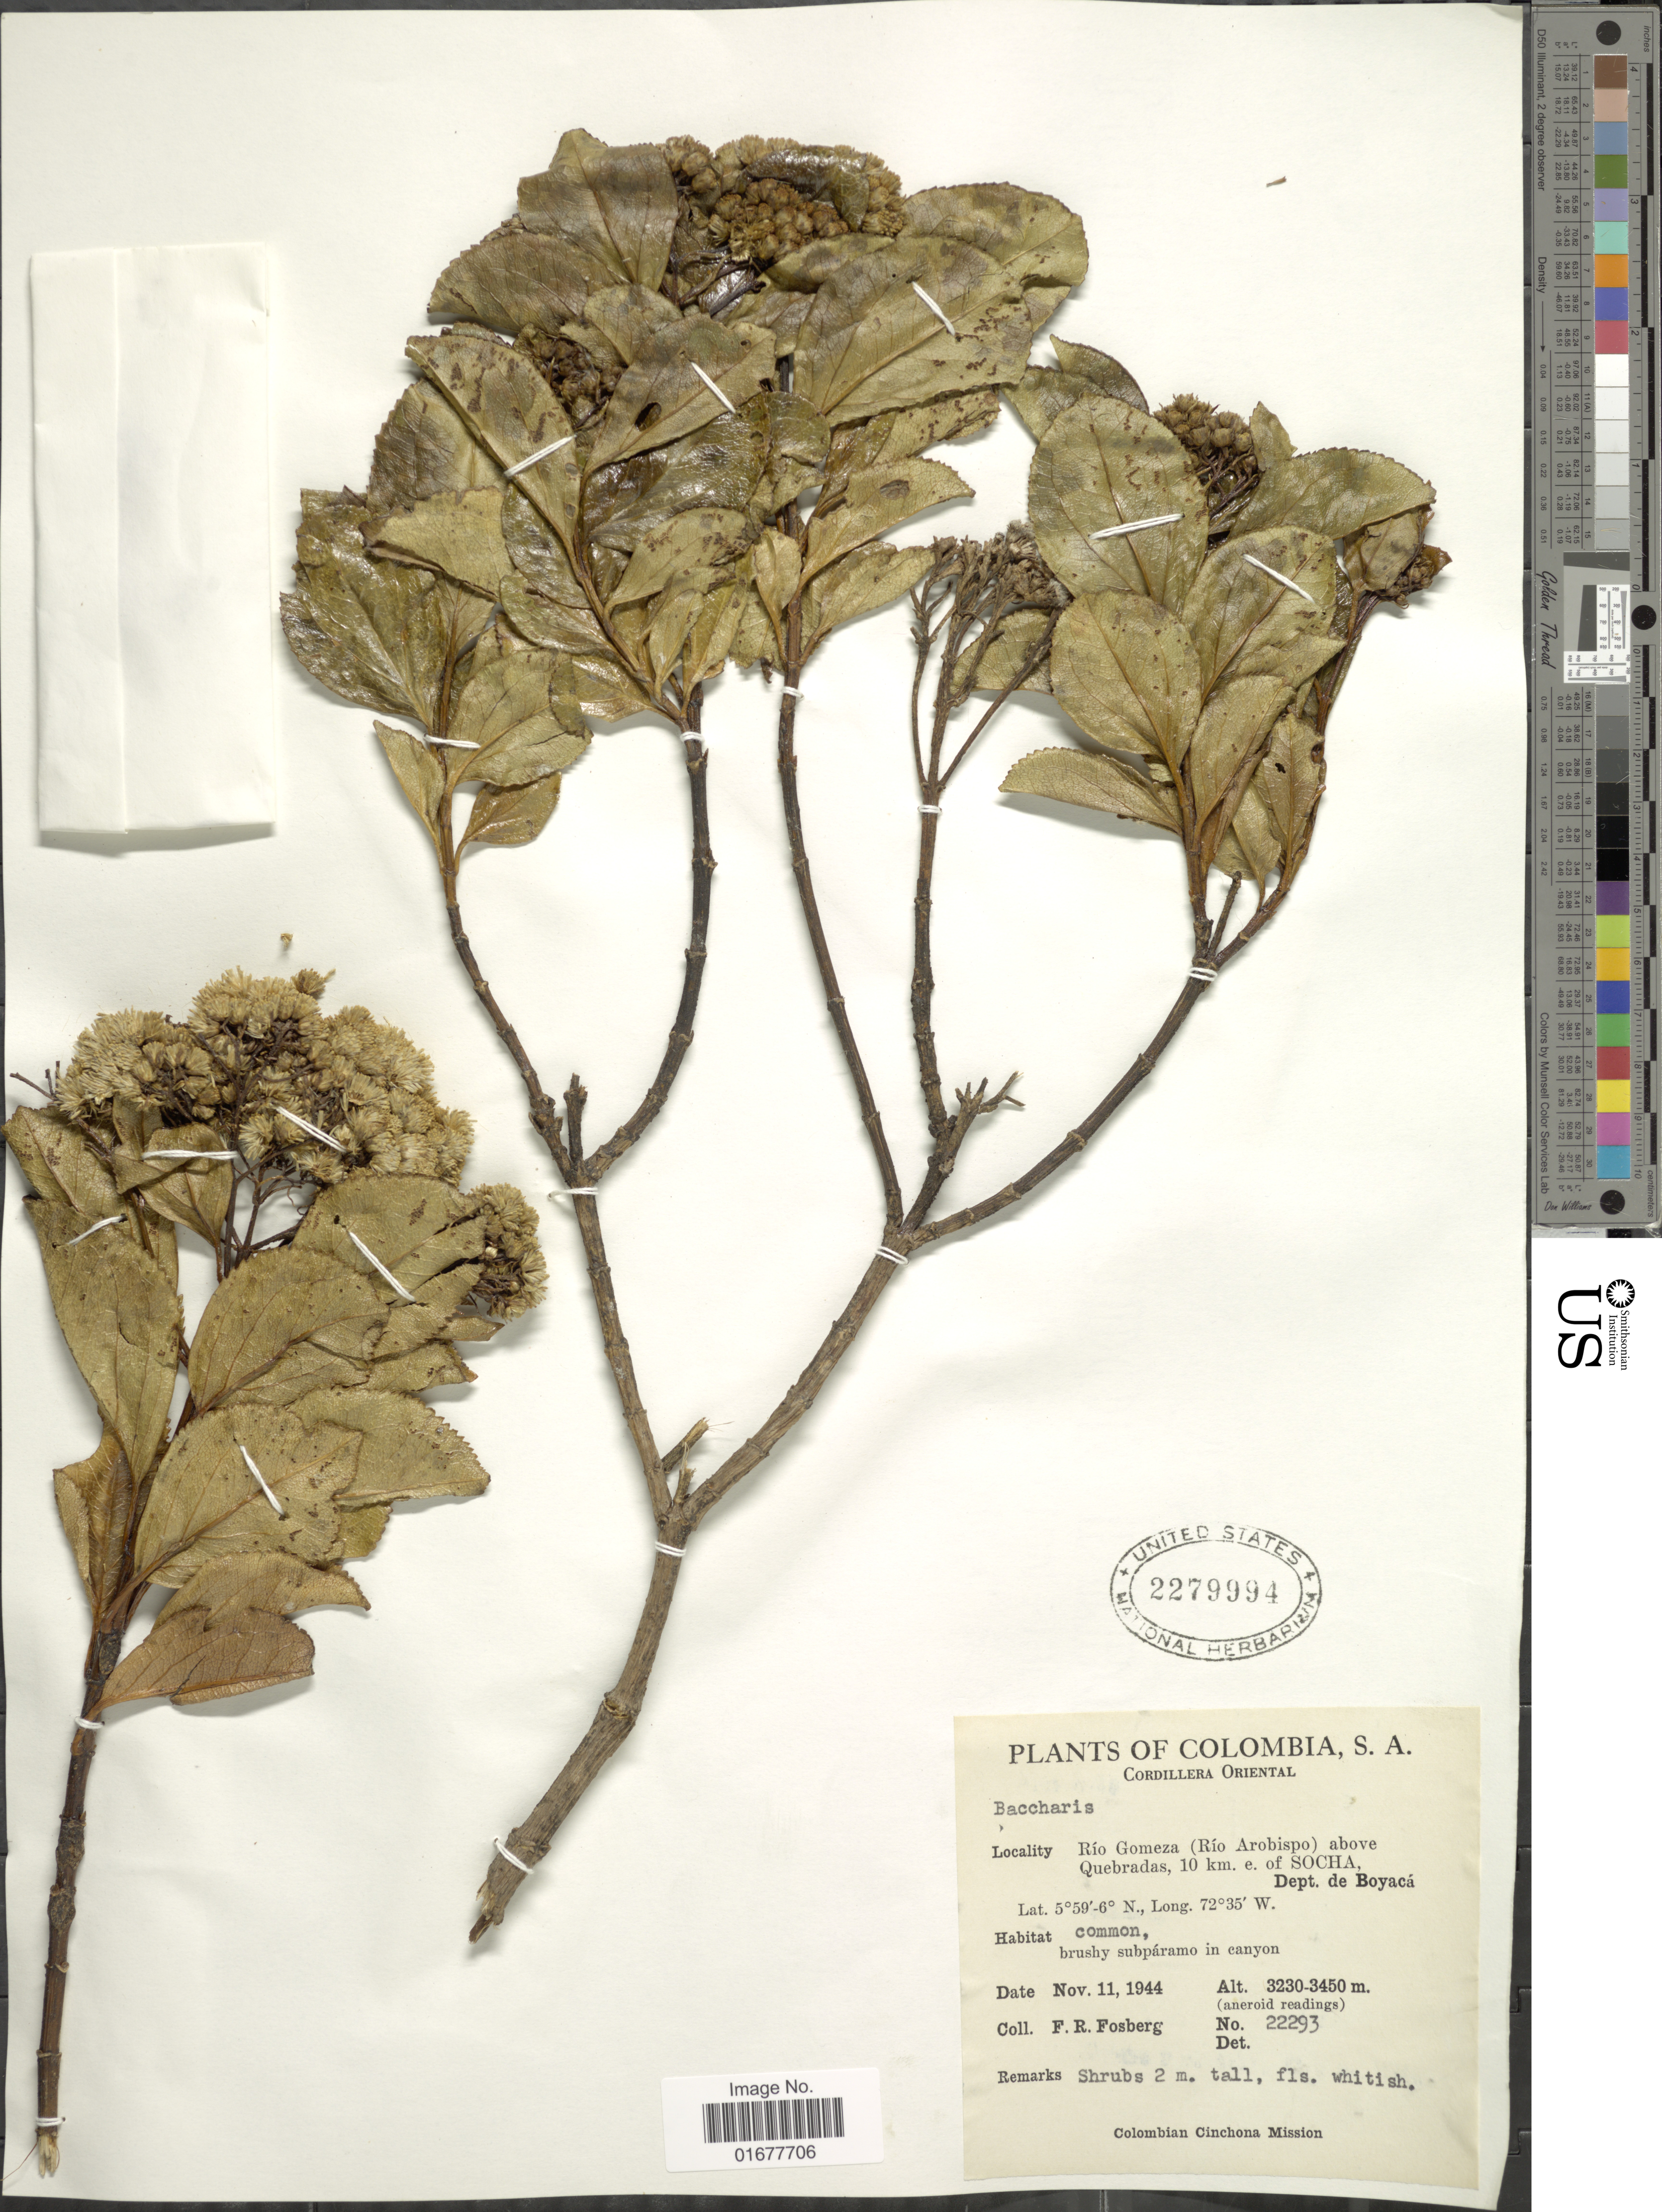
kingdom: Plantae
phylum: Tracheophyta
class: Magnoliopsida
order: Asterales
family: Asteraceae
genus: Ageratina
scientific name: Ageratina tinifolia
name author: (Kunth) R.M. King & H. Rob.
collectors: F. R. Fosberg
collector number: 22293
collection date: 1944-11-11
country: Colombia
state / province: Boyacá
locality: Rio Gomeza Rio Arobispo) above Quebradas, 10 km. e. of Socha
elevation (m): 3230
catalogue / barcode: US 2279994